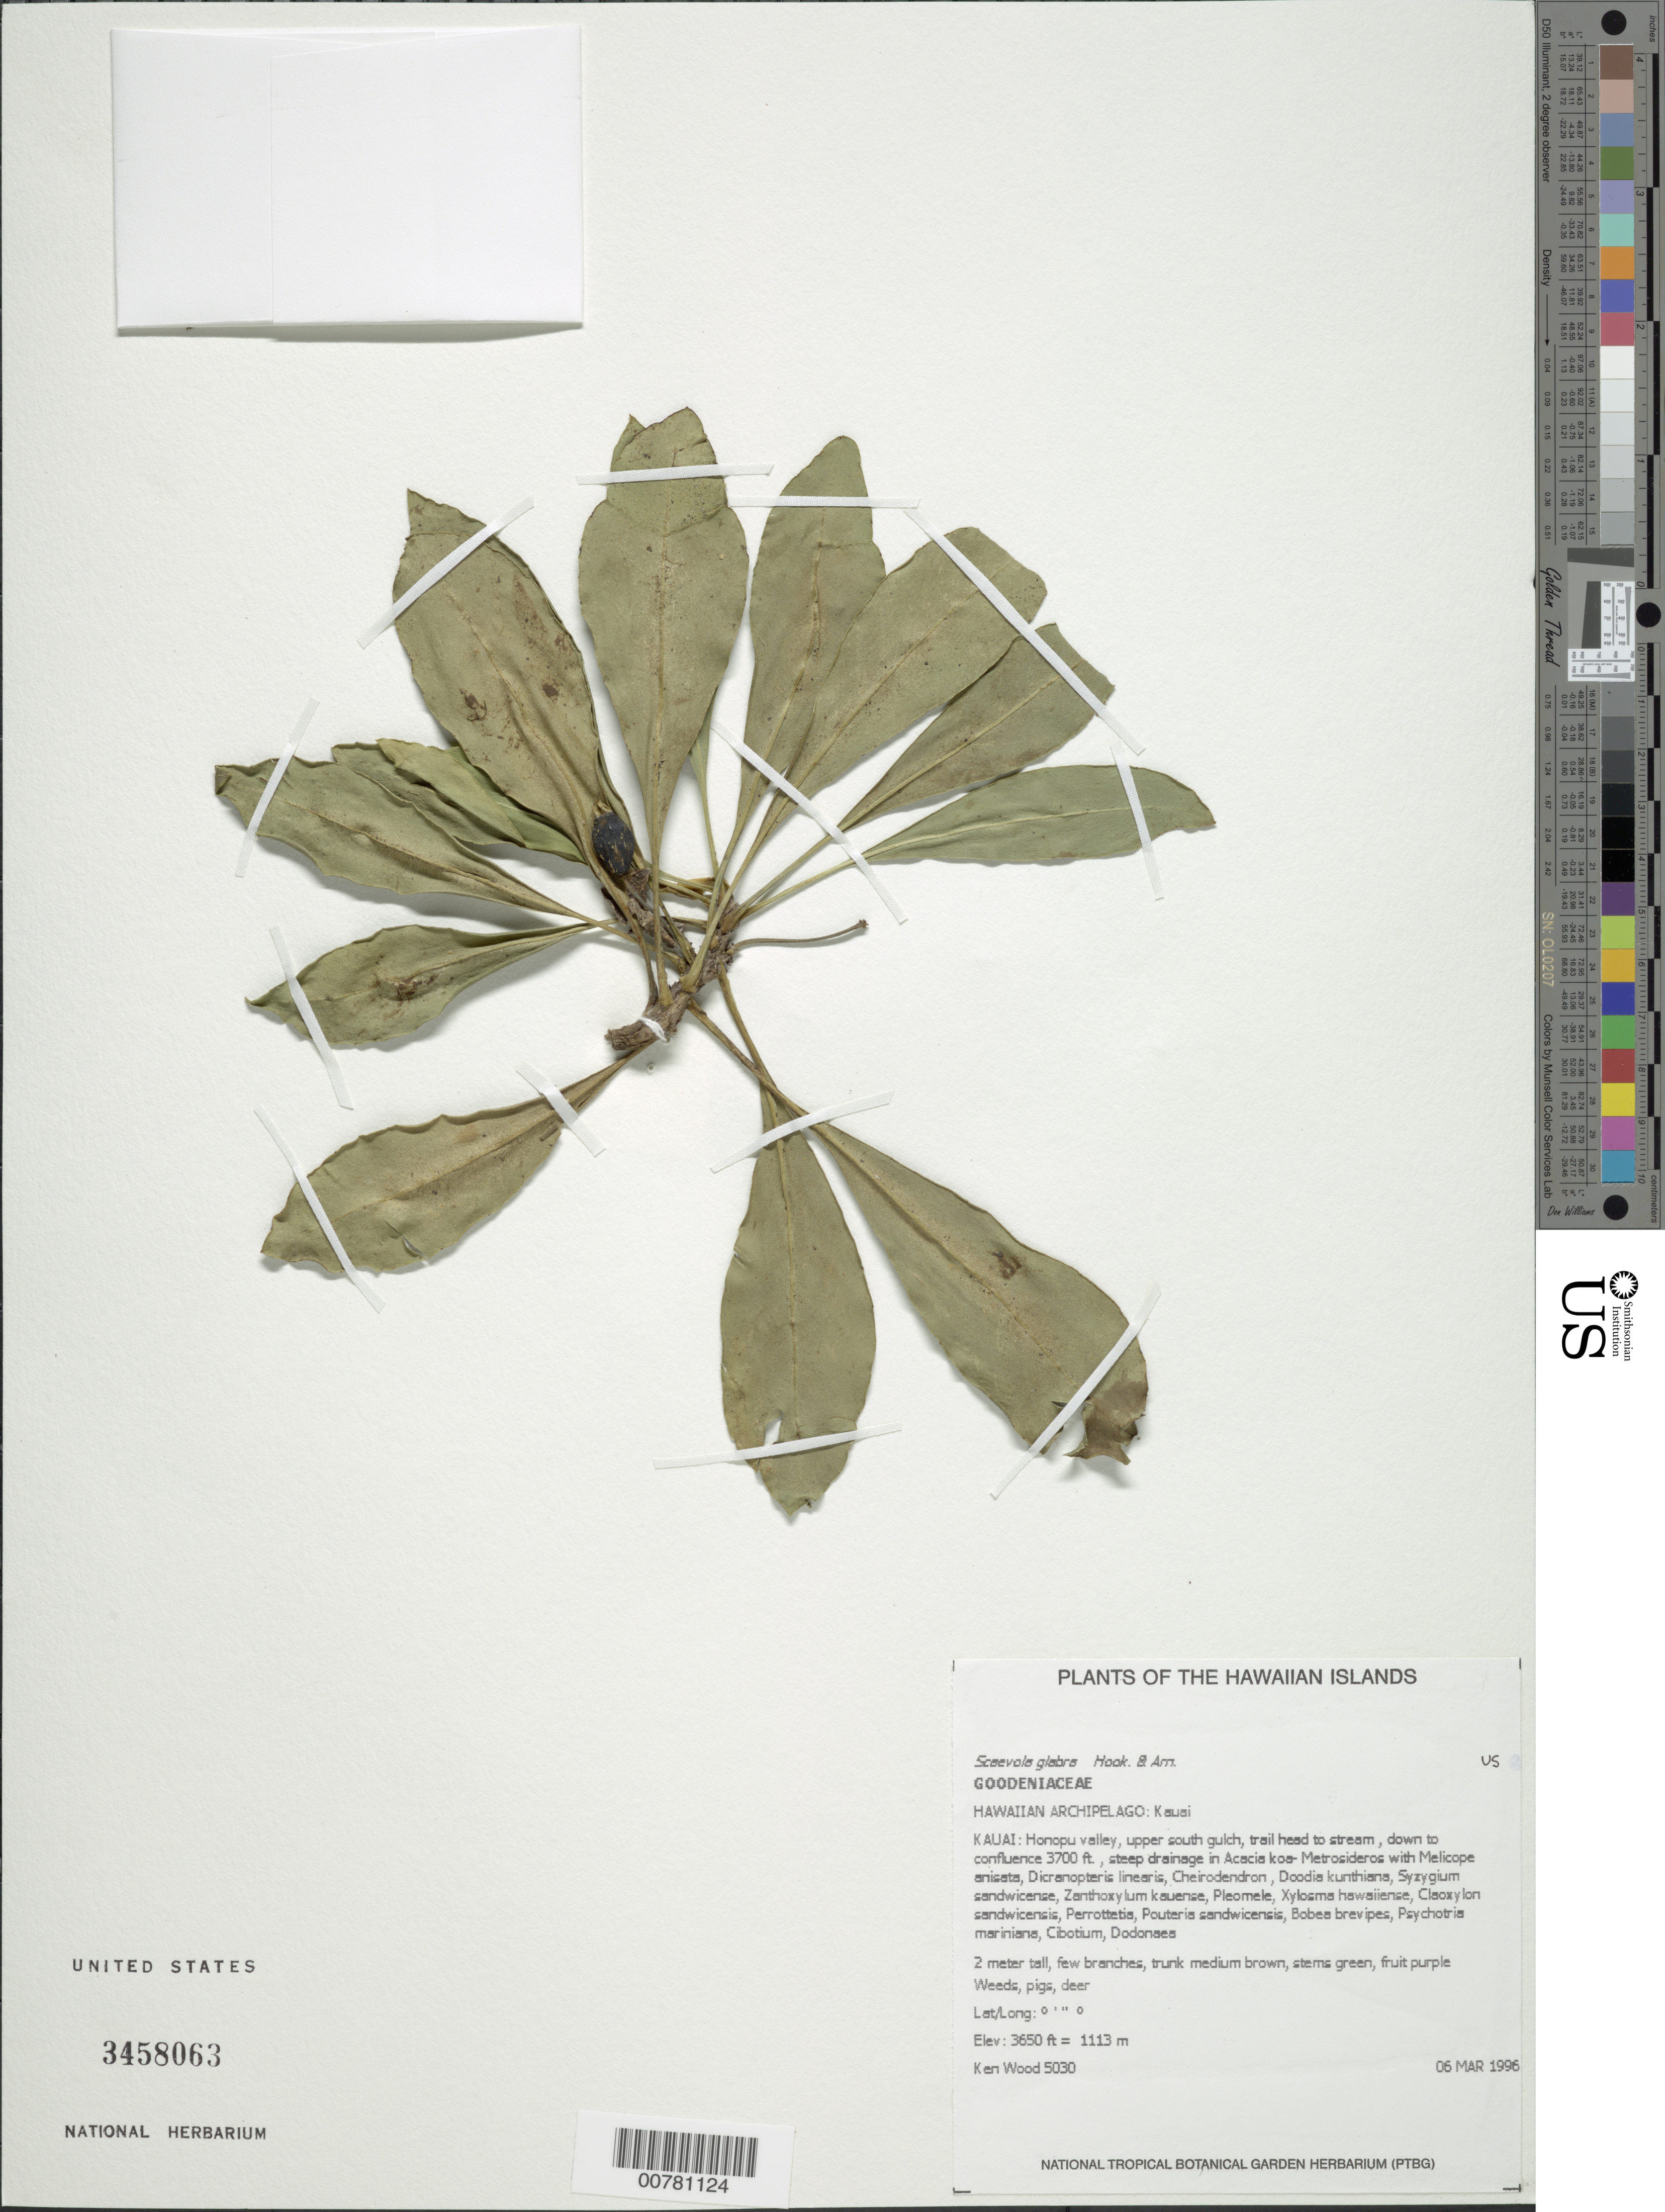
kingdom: Plantae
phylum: Tracheophyta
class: Magnoliopsida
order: Asterales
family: Goodeniaceae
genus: Scaevola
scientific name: Scaevola glabra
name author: Hook. & Arn.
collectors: K. R. Wood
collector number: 5030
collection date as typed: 6 Mar 1996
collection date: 1996-03-06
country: United States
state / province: Hawaii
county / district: Kaui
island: Kaua'i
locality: Honopu valley, upper south gulch, trail head to stream, down to confluence 3700 ft., steep drainage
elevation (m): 1113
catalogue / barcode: US 3458063